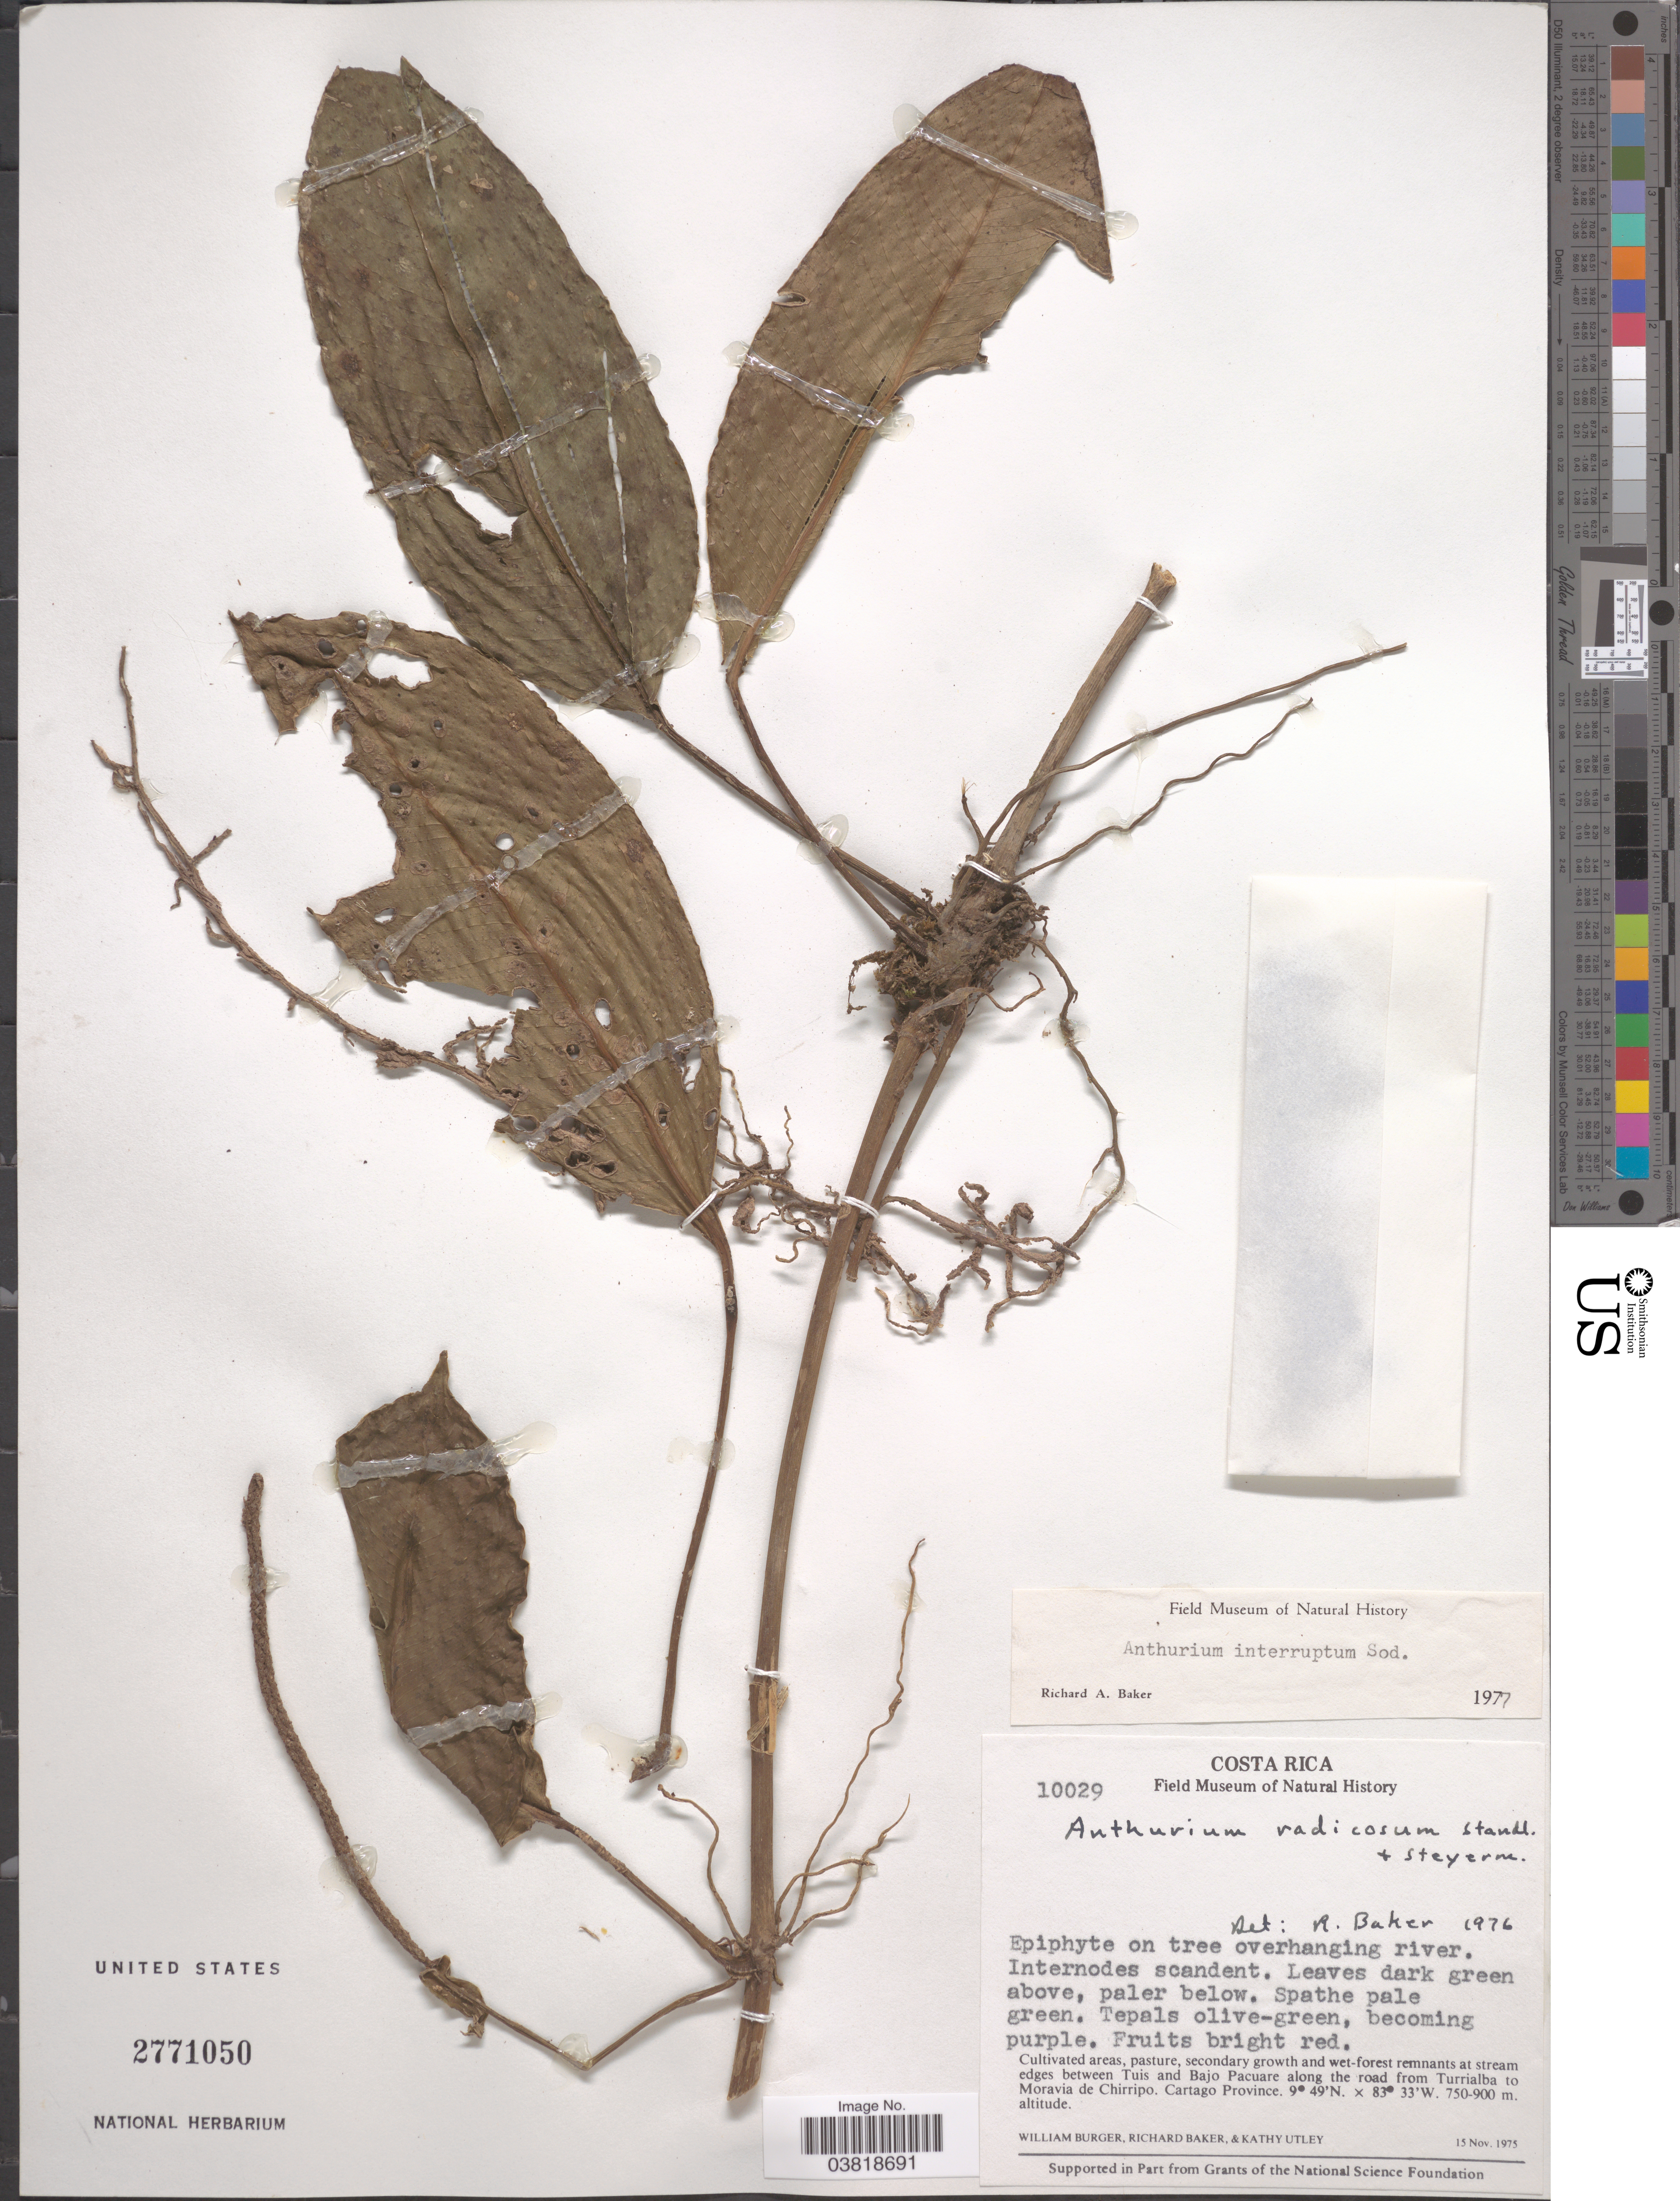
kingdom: Plantae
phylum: Tracheophyta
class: Liliopsida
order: Alismatales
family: Araceae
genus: Anthurium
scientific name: Anthurium interruptum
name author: Sodiro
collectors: W. Burger, R. A. Baker & K. Burt-Utley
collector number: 10029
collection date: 1975-11-15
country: Costa Rica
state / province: Cartago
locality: Overhanging river. secondary growth and wet-forest remnants at stream edges between Tuis and Bajo Pacuare along the road from Turrialba to Moravia de Chirripo.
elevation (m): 750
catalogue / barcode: US 2771050